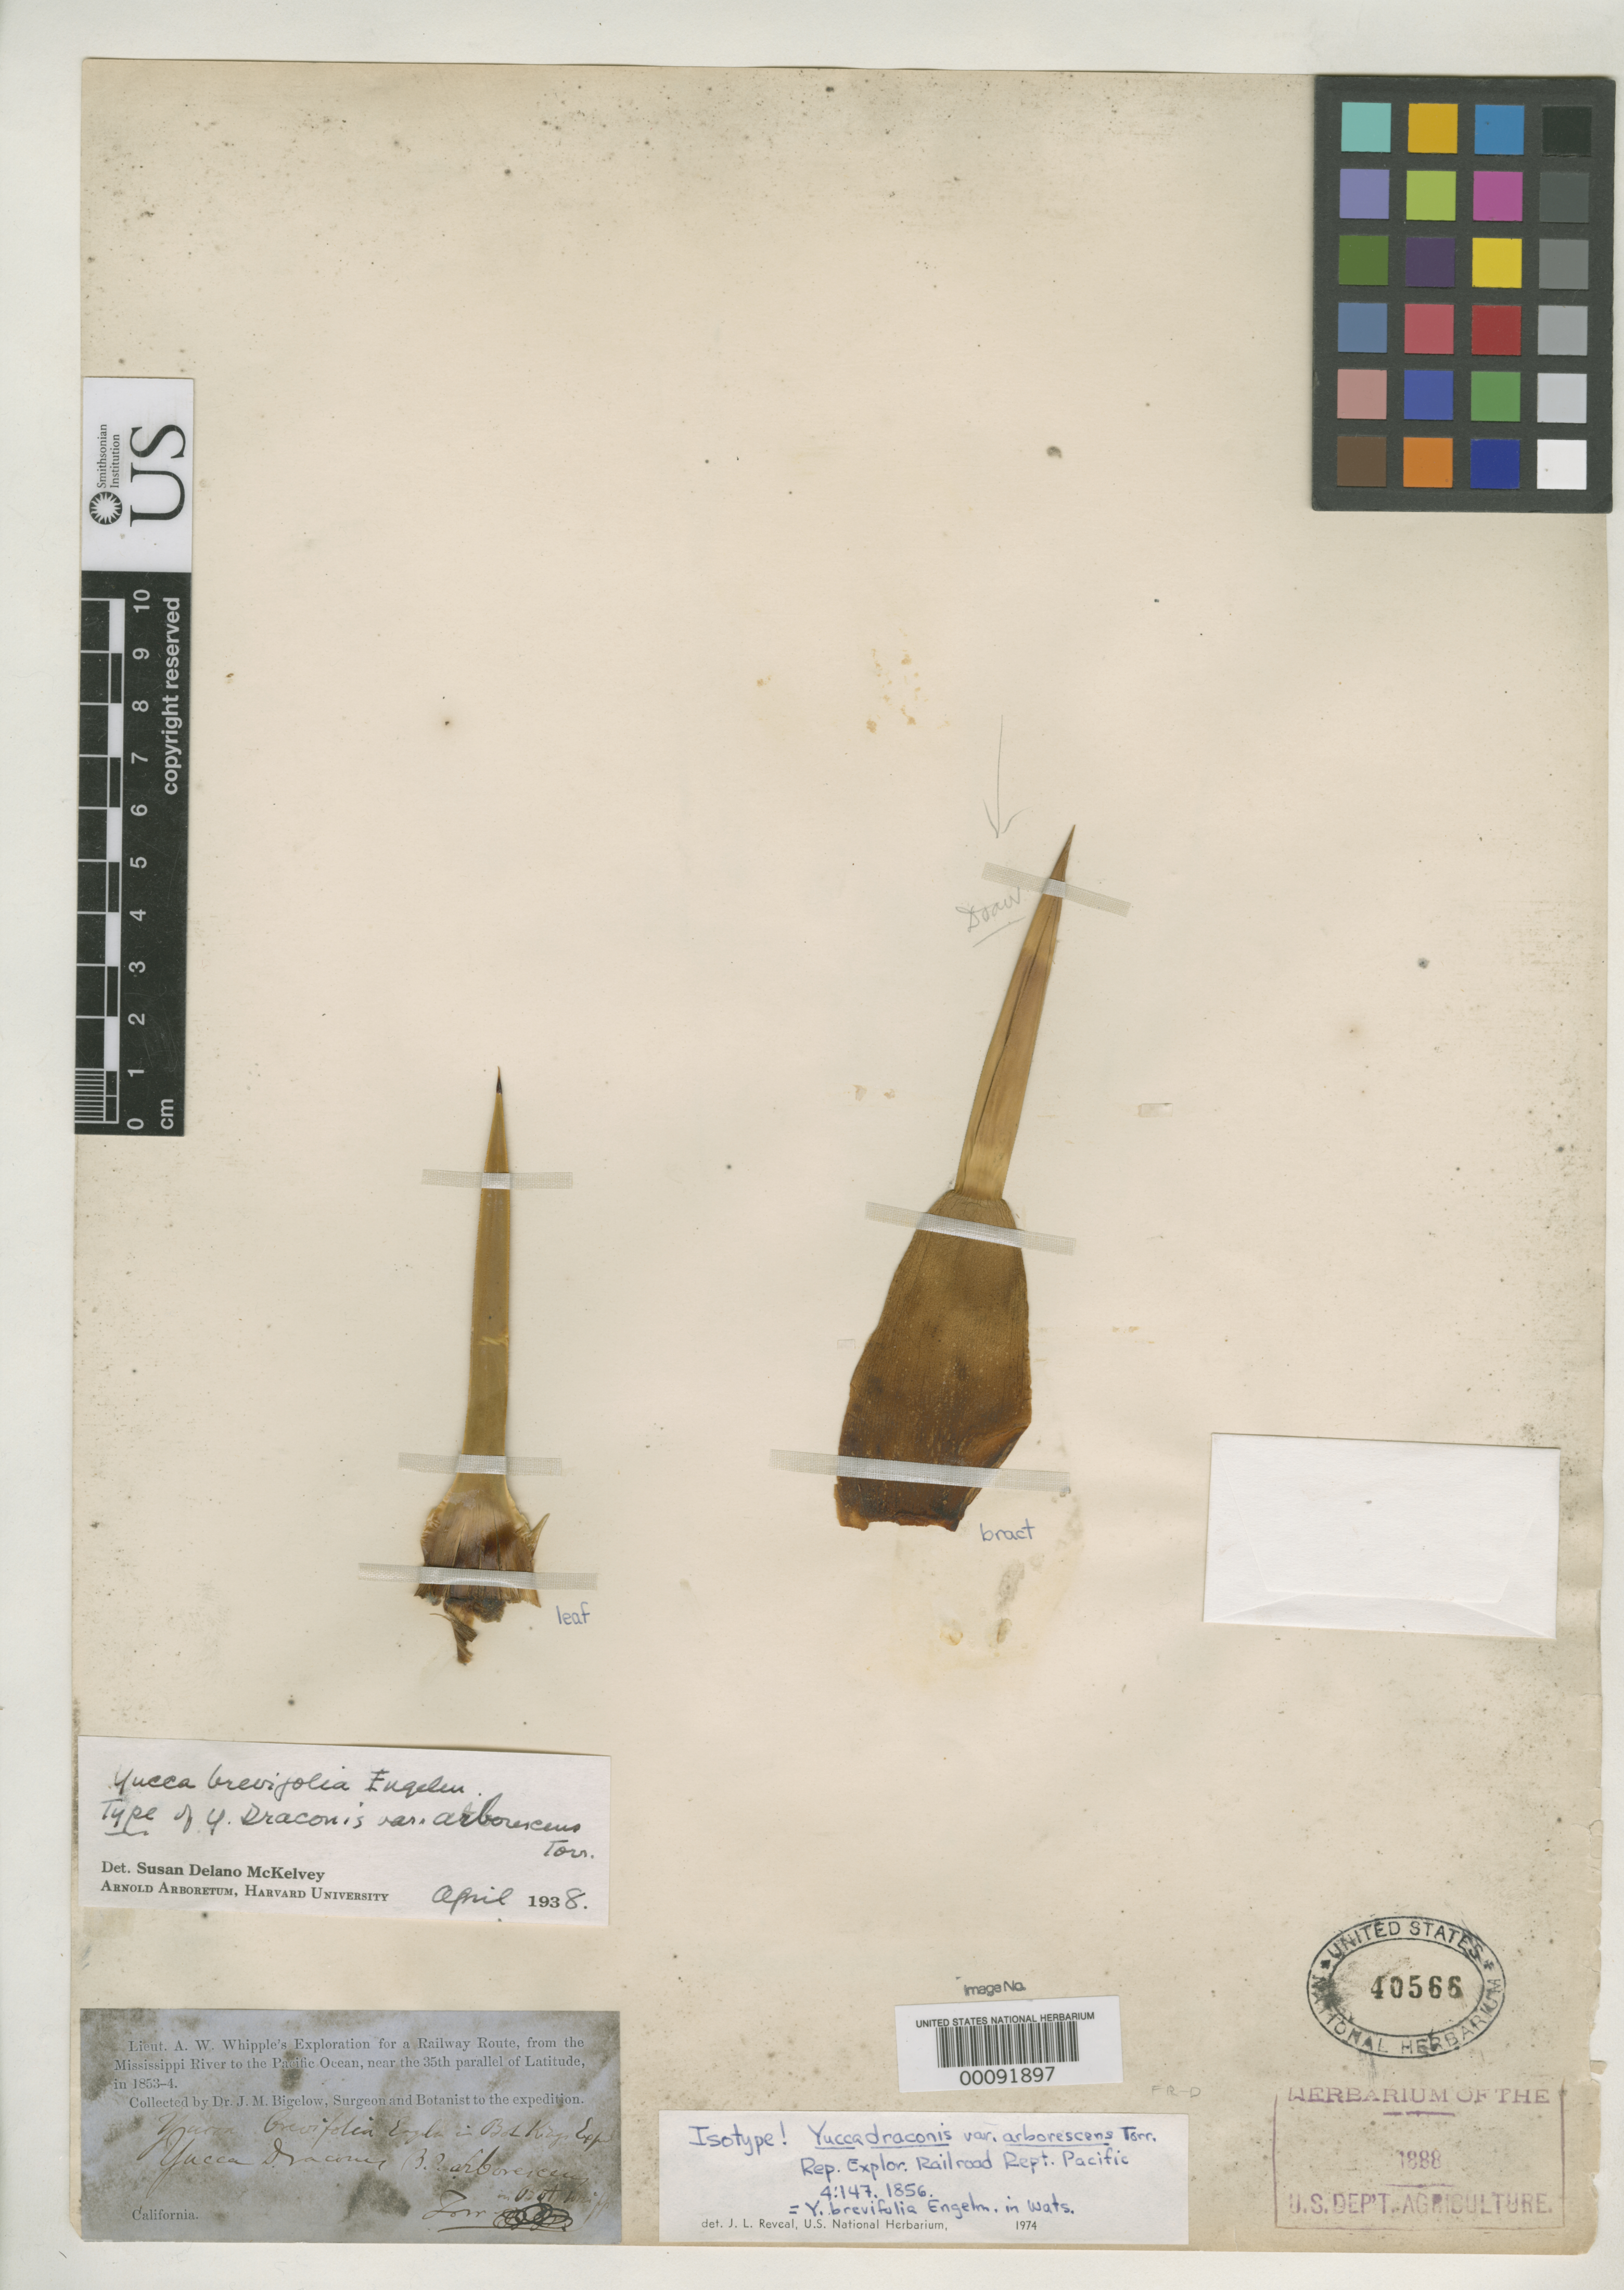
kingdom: Plantae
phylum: Tracheophyta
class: Liliopsida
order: Asparagales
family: Asparagaceae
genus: Yucca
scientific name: Yucca draconis var. arborescens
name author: Torr.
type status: Type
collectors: J. M. Bigelow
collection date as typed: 1854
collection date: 1854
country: United States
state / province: California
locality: Plains west of the Colorado River.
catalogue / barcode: US 40566